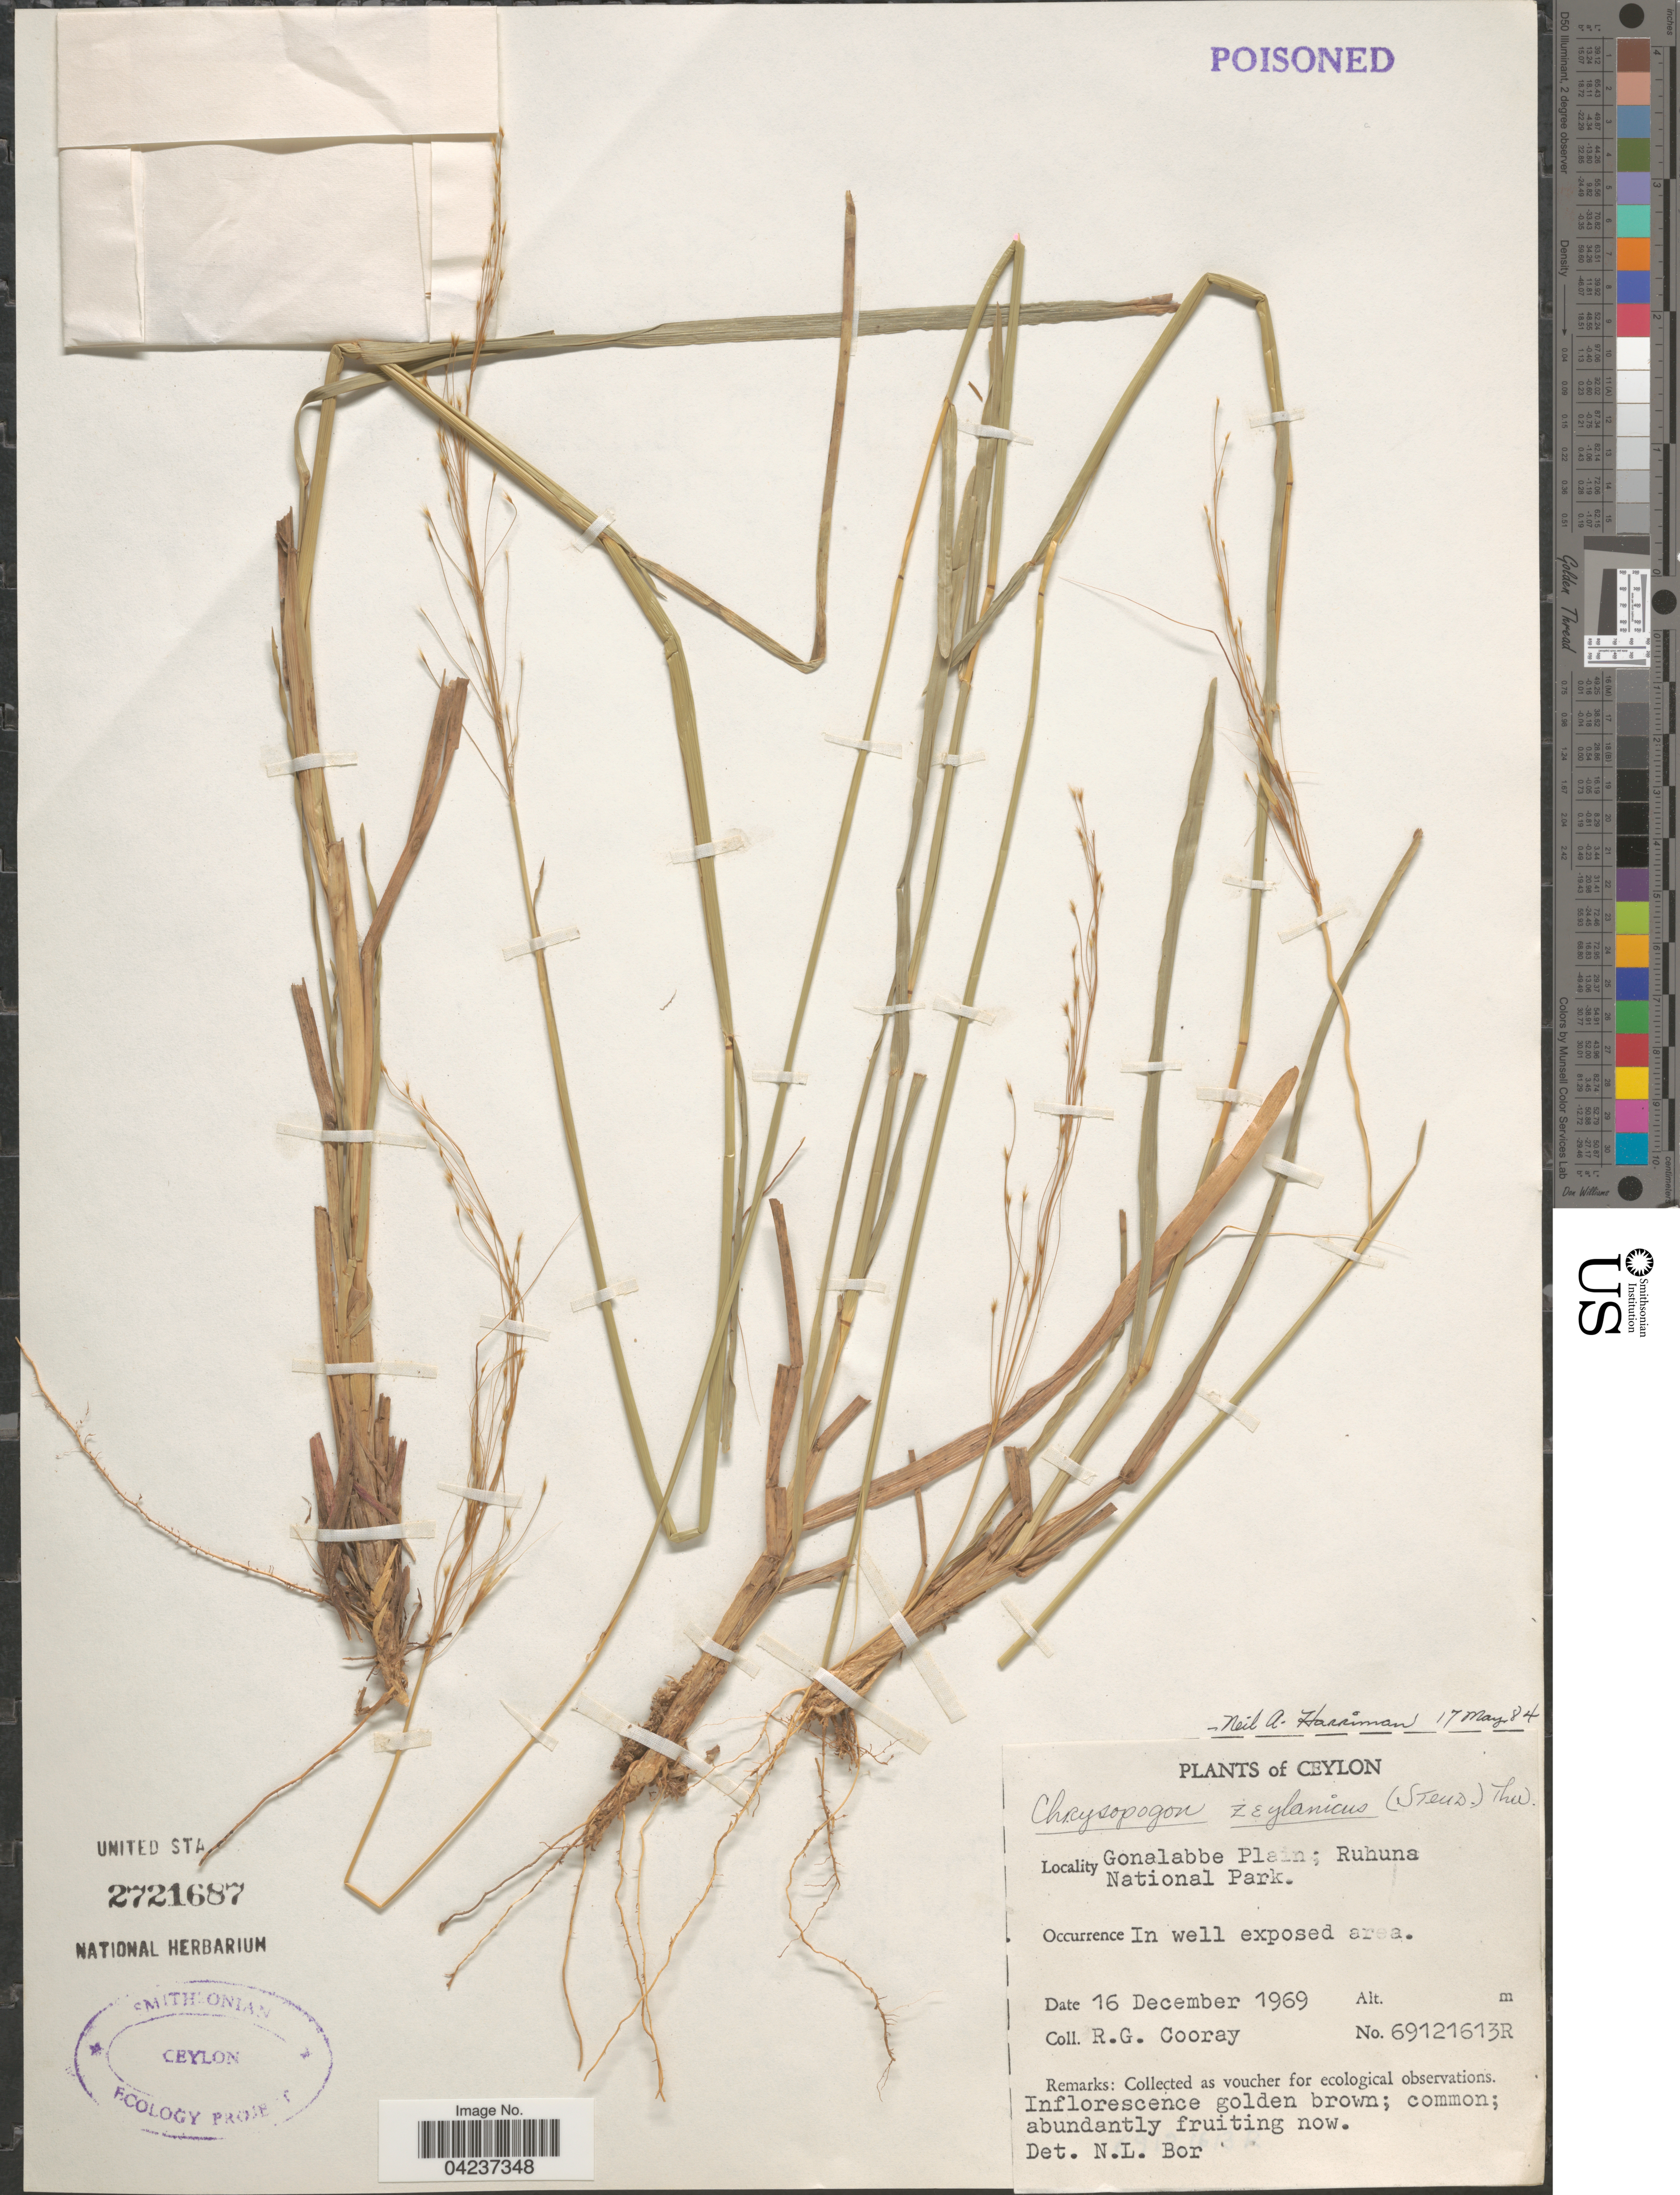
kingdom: Plantae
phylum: Tracheophyta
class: Liliopsida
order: Poales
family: Poaceae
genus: Chrysopogon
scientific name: Chrysopogon nodulibarbis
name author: (Hochst. ex Steud.) Henr.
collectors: R. Cooray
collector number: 69121613R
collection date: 1969-12-16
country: Sri Lanka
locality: Ceylon. Gonalabbe Plain; Ruhuna National Park.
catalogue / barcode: US 2721687